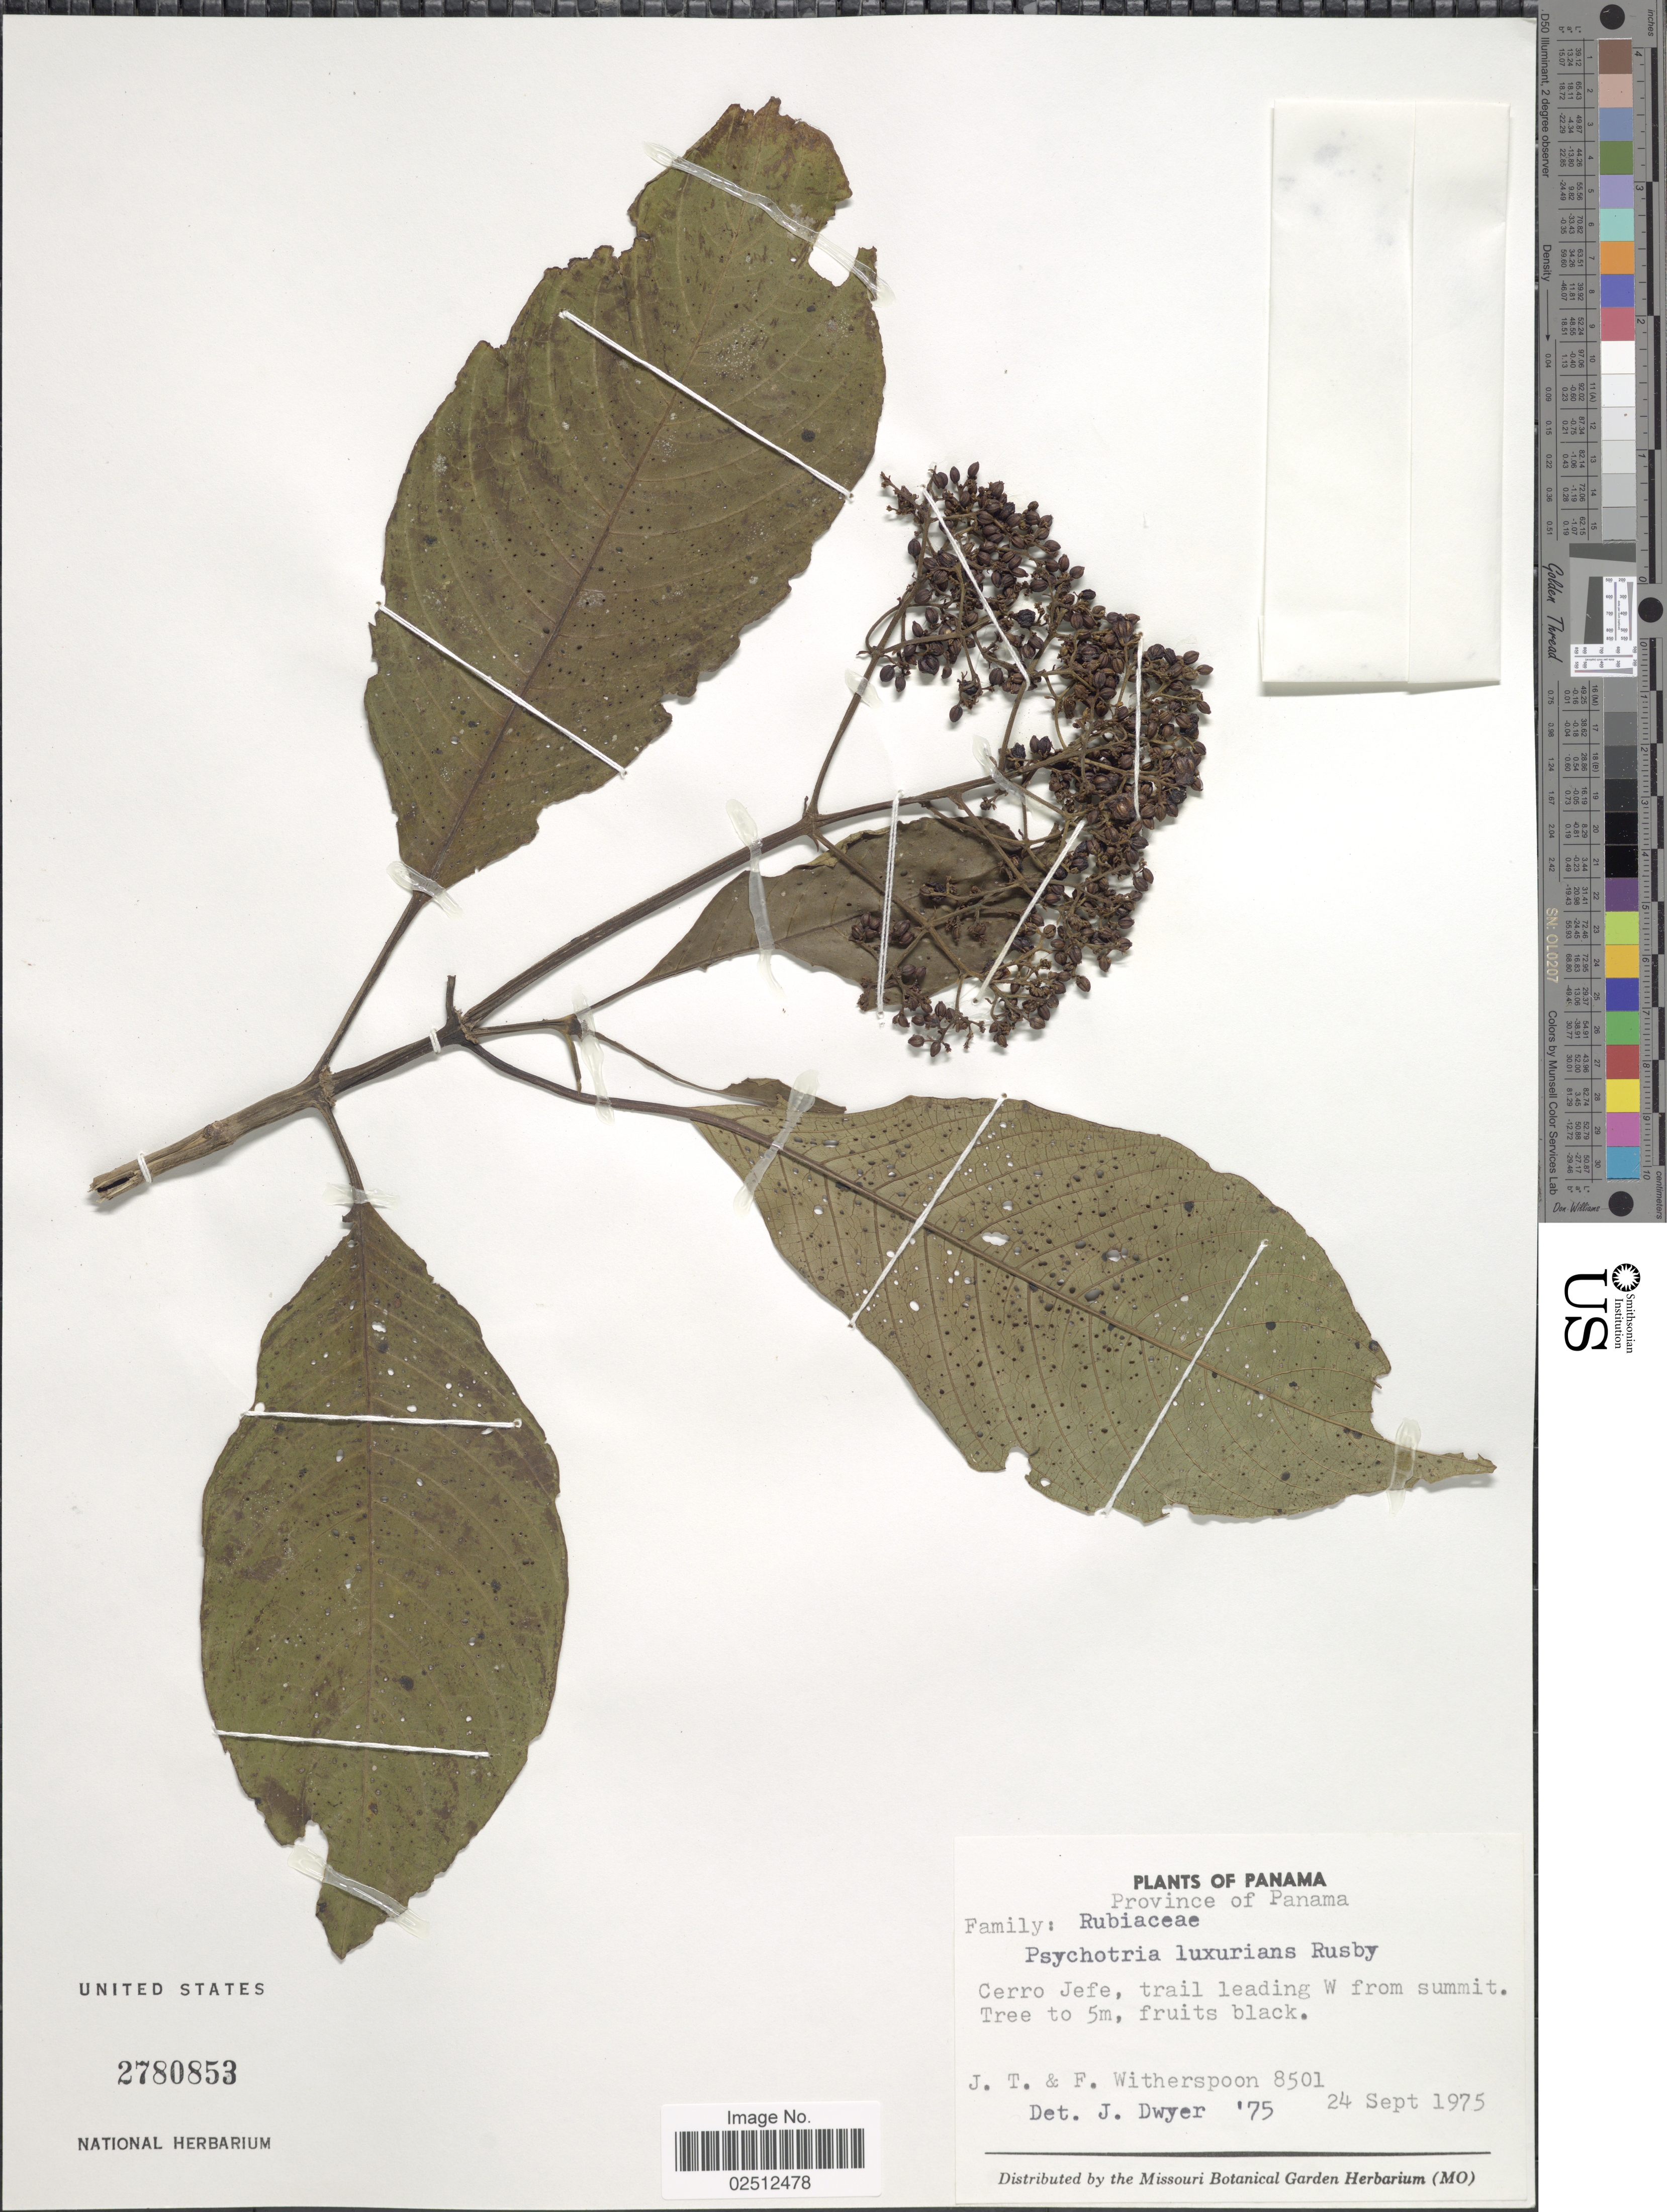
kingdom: Plantae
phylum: Tracheophyta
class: Magnoliopsida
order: Gentianales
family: Rubiaceae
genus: Psychotria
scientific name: Psychotria luxurians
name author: Rusby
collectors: J. Witherspoon & F. Witherspoon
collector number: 8501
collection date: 1975-09-24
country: Panama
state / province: Panamá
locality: Province of Panama, Cerro Jefe, trail leading W from summit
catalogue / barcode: US 2780853